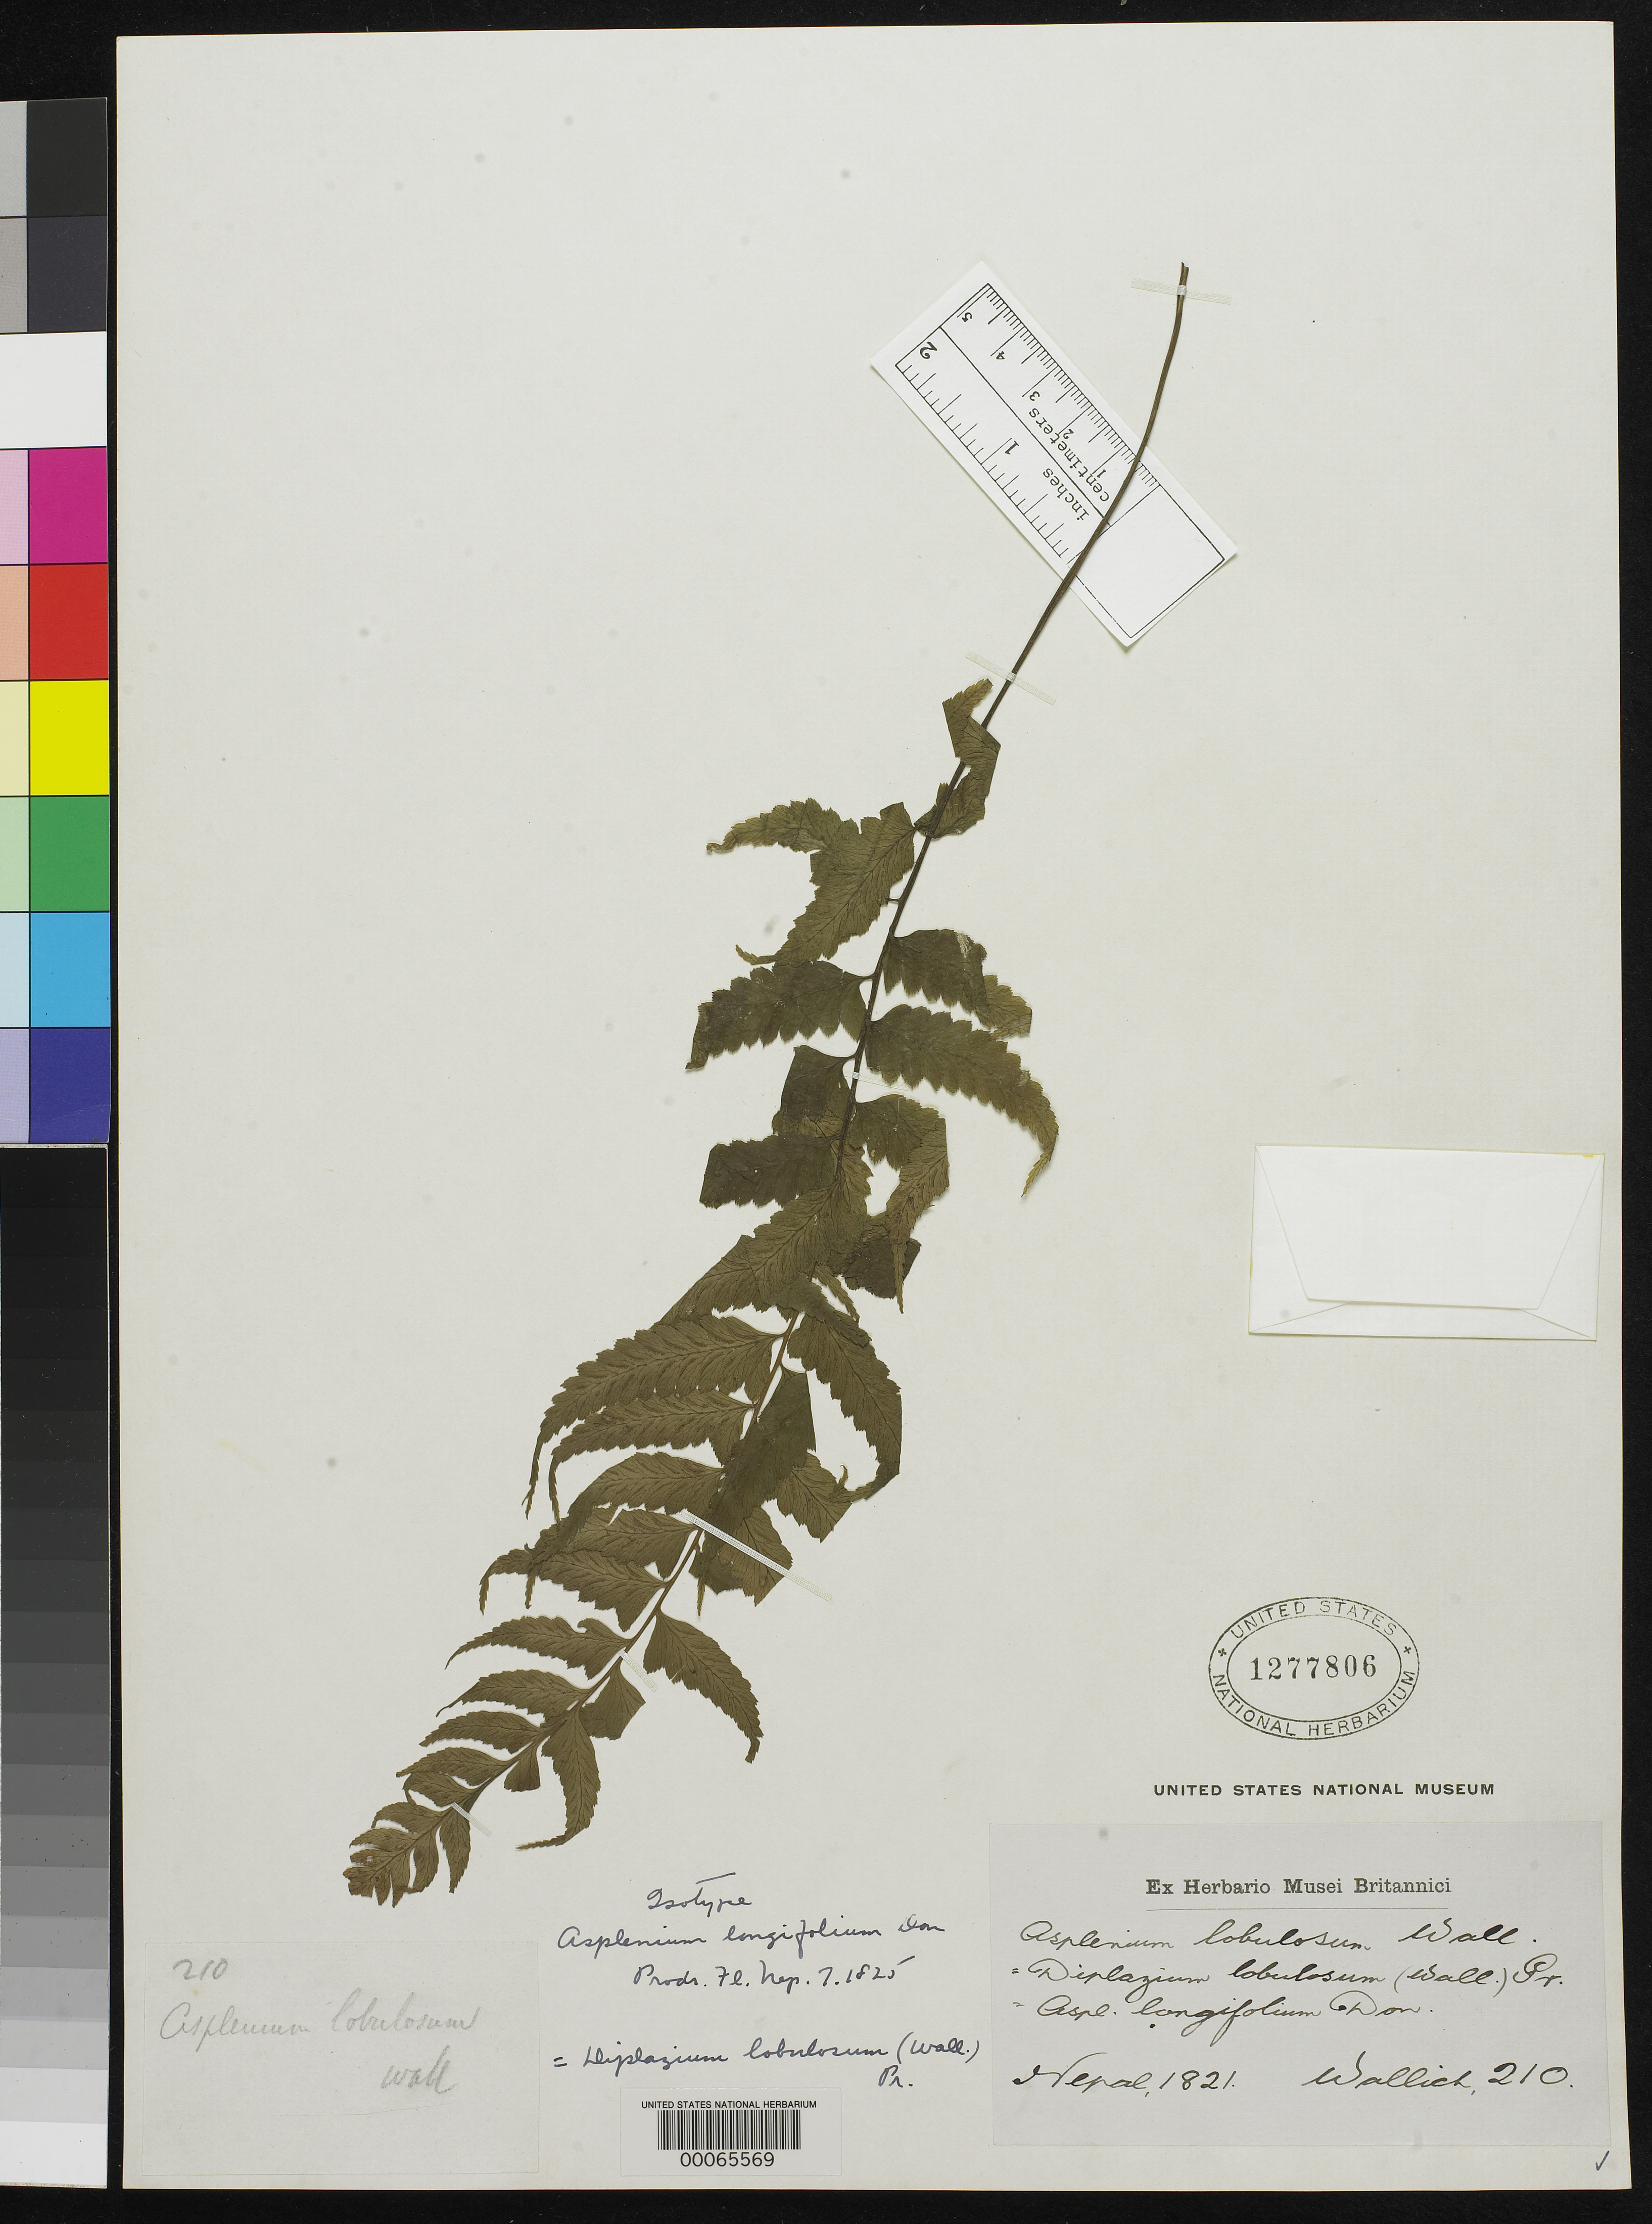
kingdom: Plantae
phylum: Tracheophyta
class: Polypodiopsida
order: Polypodiales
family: Aspleniaceae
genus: Asplenium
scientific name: Asplenium longifolium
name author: D. Don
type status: Type Collection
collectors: N. Wallich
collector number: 210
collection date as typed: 1821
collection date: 1821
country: Nepal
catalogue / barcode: US 1277806